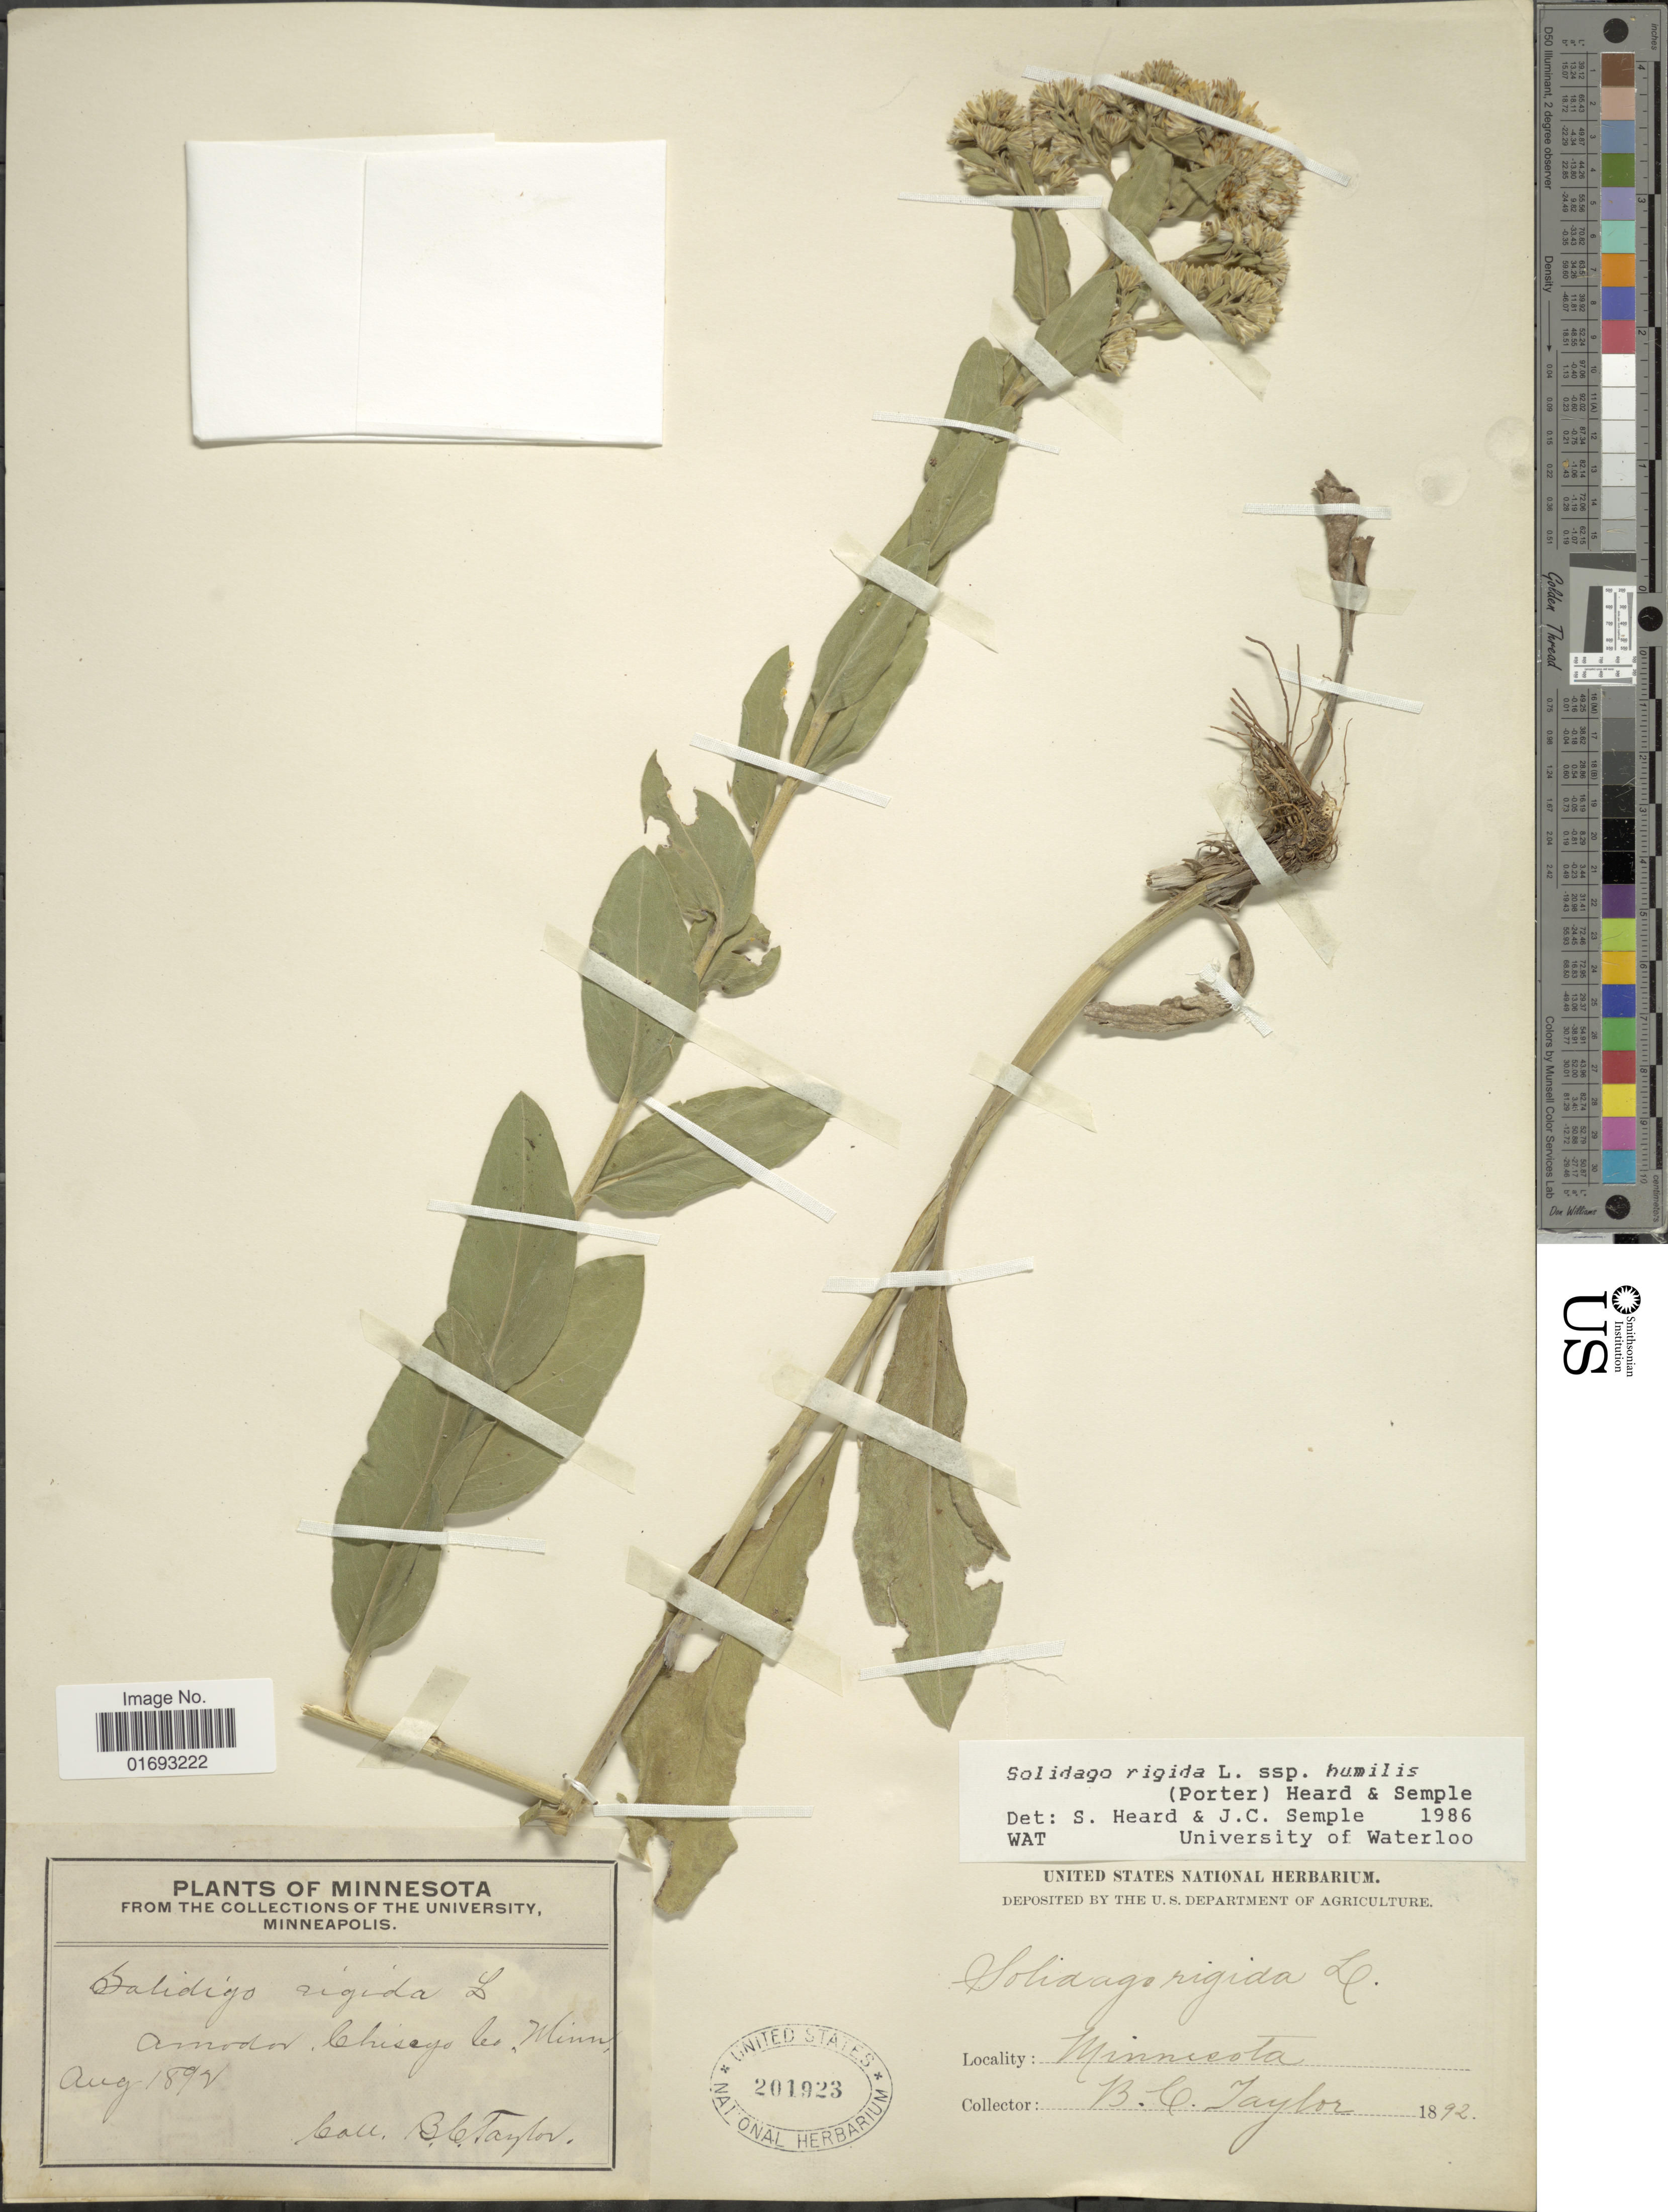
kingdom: Plantae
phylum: Tracheophyta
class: Magnoliopsida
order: Asterales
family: Asteraceae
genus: Oligoneuron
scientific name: Oligoneuron rigidum var. humile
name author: (Porter) G.L. Nesom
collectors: B. C. Taylor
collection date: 1892-08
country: United States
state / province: Minnesota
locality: Amodor, Chisago Co.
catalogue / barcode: US 201923